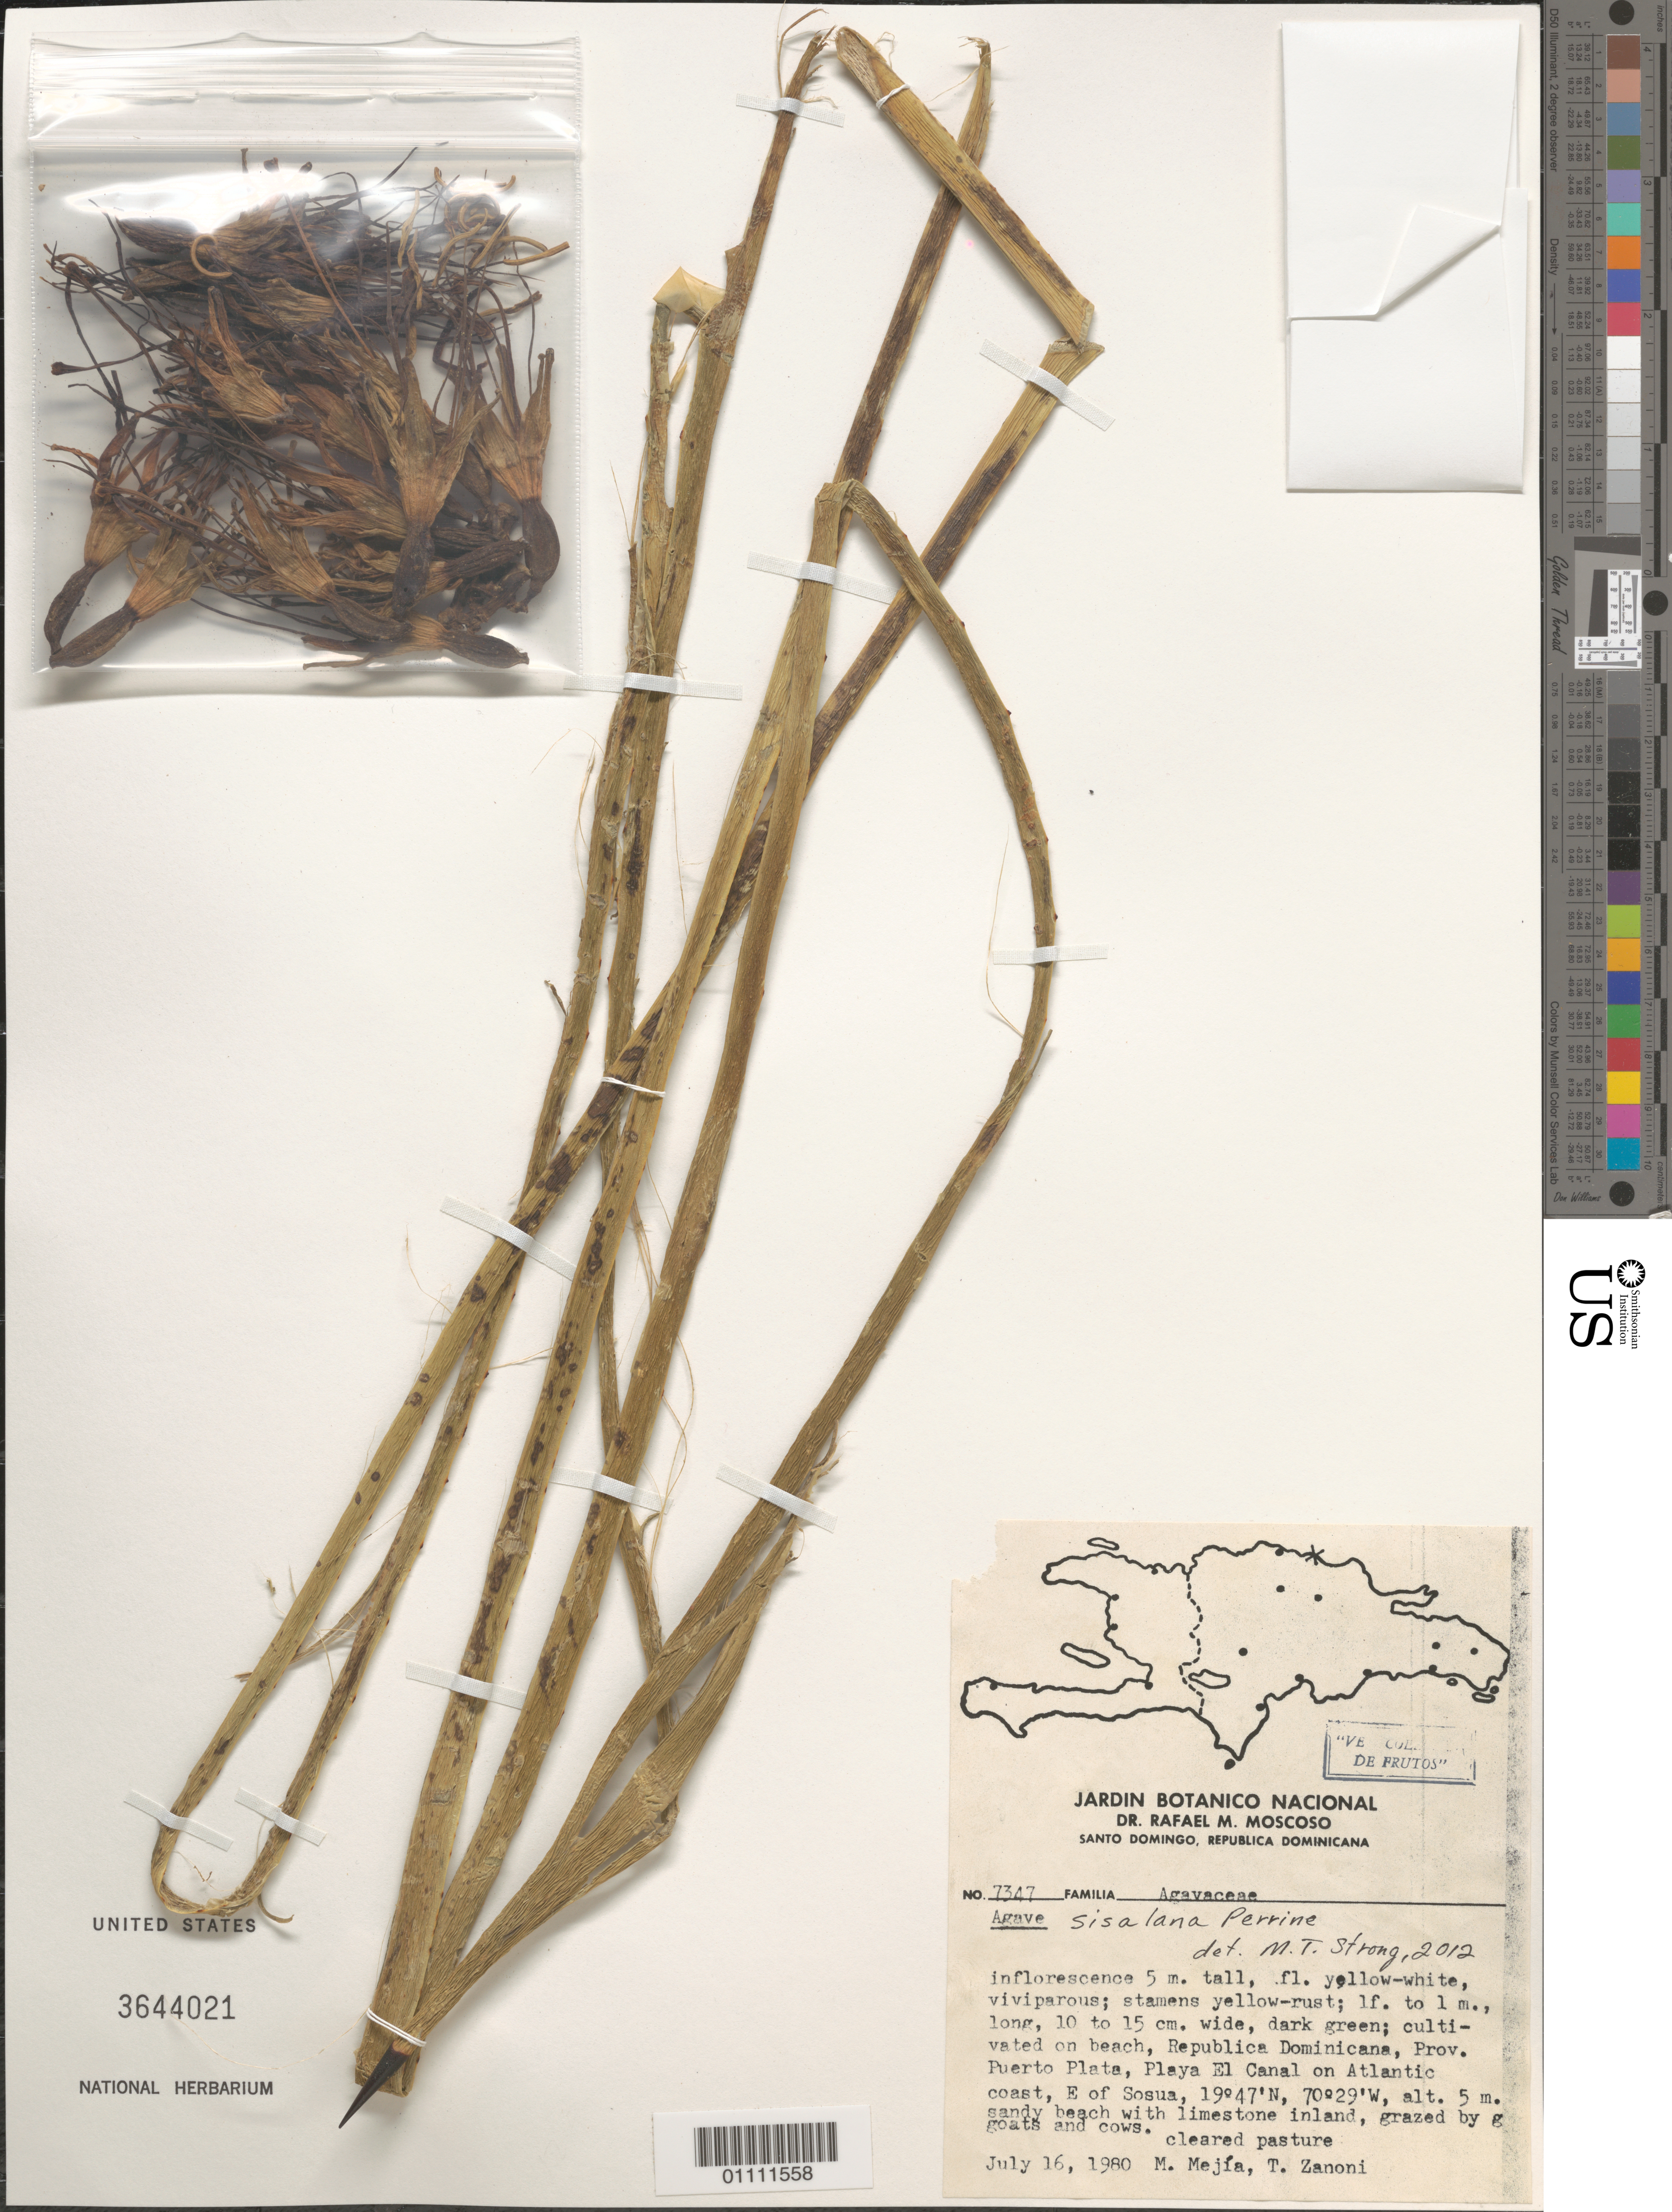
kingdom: Plantae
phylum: Tracheophyta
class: Liliopsida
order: Asparagales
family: Asparagaceae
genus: Agave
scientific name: Agave sisalana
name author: Perrine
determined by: Strong, M. T., (US), Smithsonian Institution - National Museum of Natural History (UNITED STATES)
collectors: M. Mejia & T. A. Zanoni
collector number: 7347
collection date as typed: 16 Jul 1980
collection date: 1980-07-16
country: Dominican Republic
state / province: Puerto Plata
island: Hispaniola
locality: Playa El Canal on Atlantic coast, E of Sosua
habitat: Sandy beach with limestone inland, grazed by goats and cows, cleared pasture; cultivated on beach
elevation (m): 5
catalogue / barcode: US 3644021